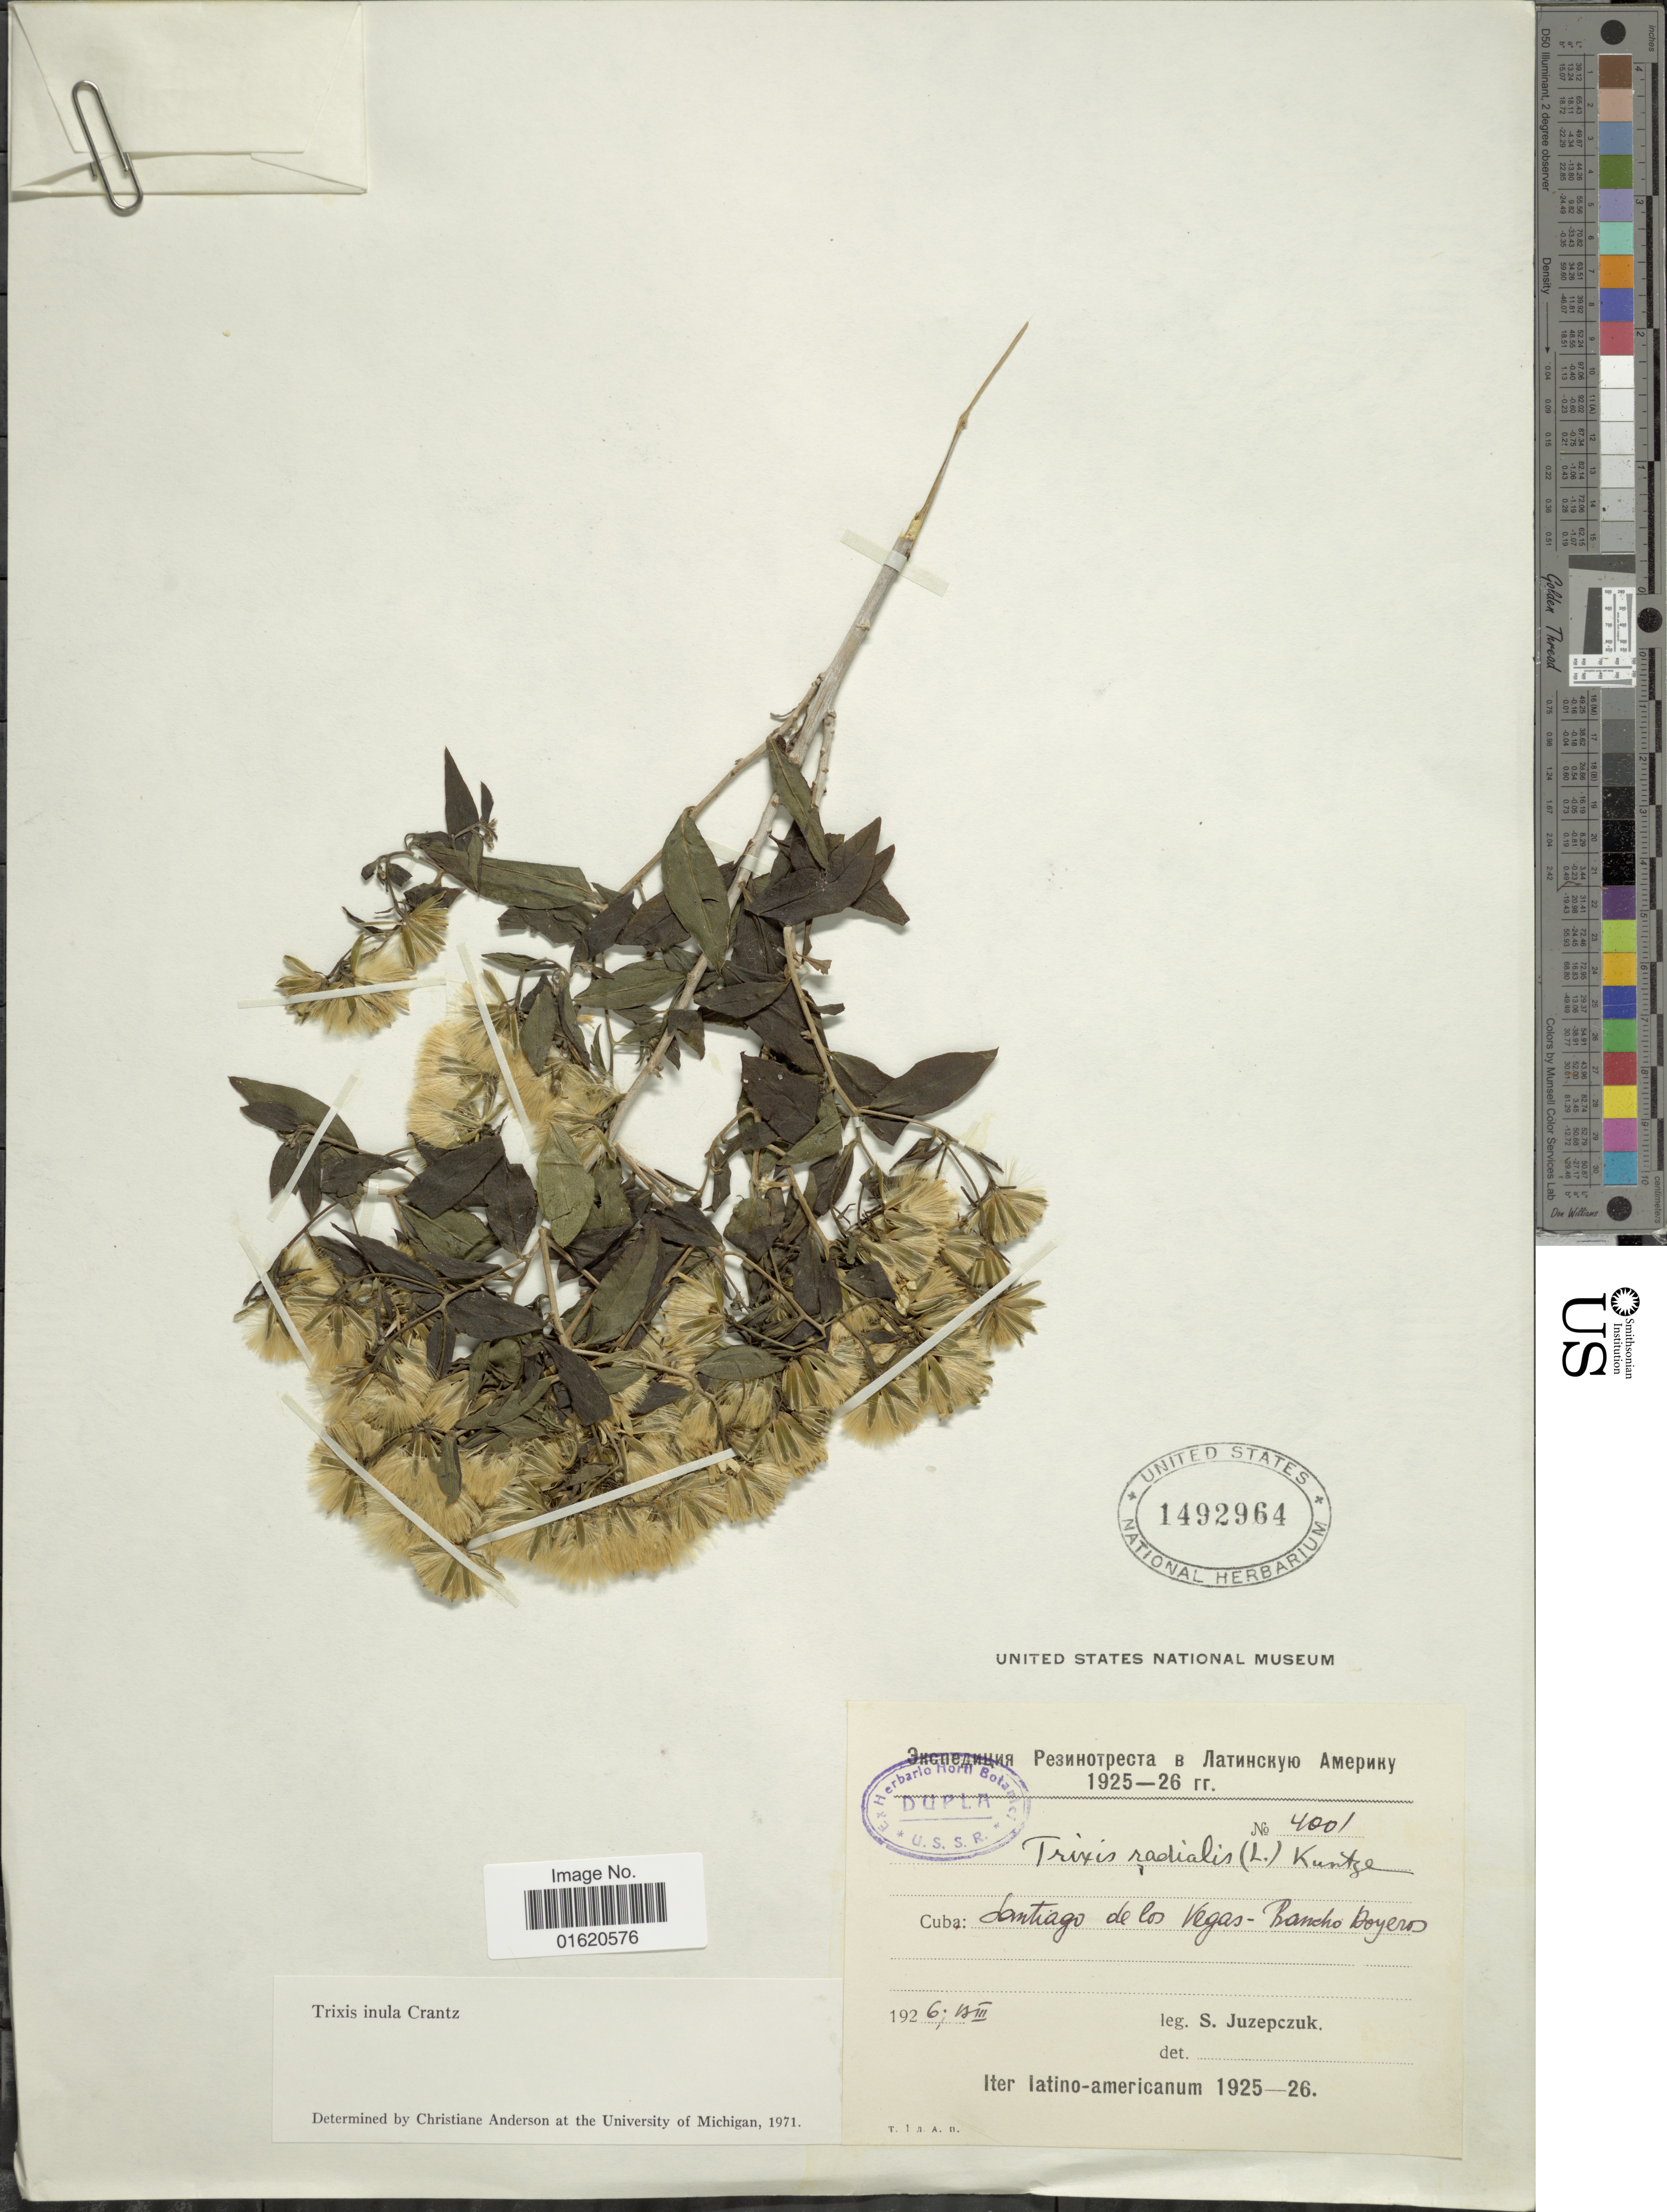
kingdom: Plantae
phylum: Tracheophyta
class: Magnoliopsida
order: Asterales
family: Asteraceae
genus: Trixis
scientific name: Trixis inula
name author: Crantz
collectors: S. V. Juzepczuk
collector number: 4001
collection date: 1926-03-13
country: Cuba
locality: Santiago de los Vegas- Rancho Doyeros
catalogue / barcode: US 1492964